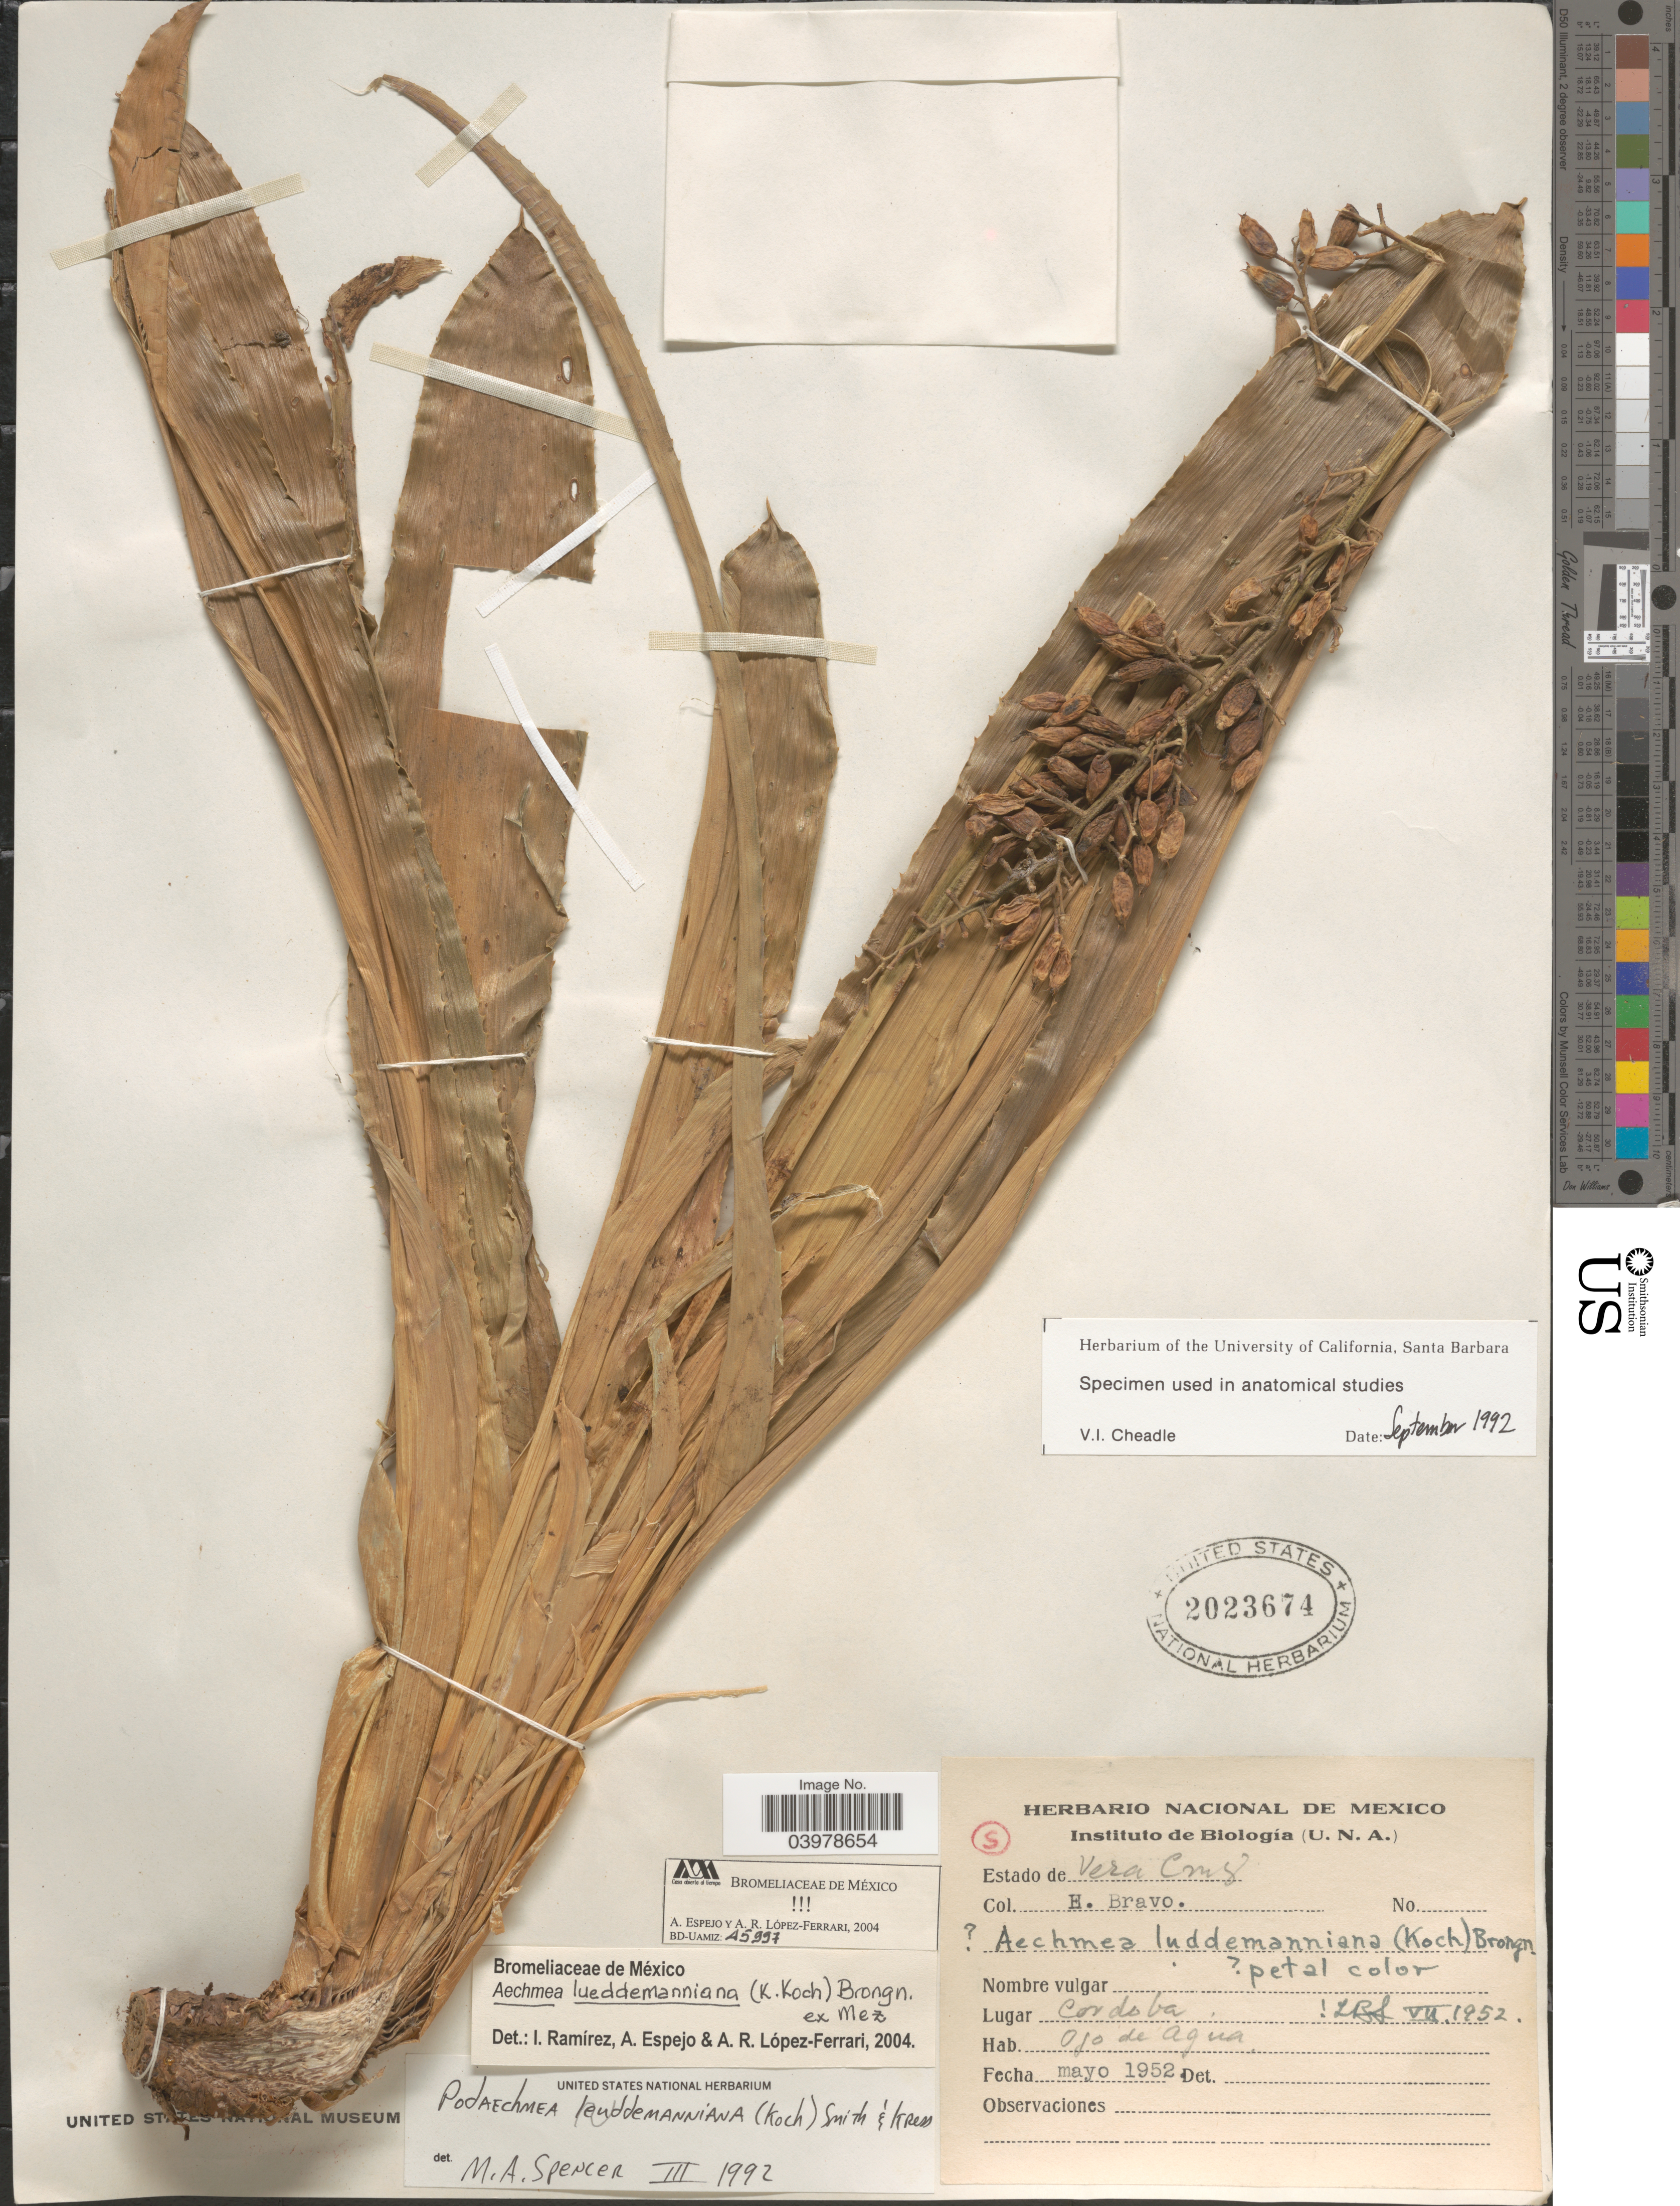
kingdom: Plantae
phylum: Tracheophyta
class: Liliopsida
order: Poales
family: Bromeliaceae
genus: Aechmea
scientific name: Aechmea lueddemanniana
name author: (K. Koch) Mez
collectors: H. Bravo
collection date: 1952-05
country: Mexico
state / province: Veracruz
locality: Estado de Vera Cruz. Cordoba. Ojo de Agua.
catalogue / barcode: US 2023674